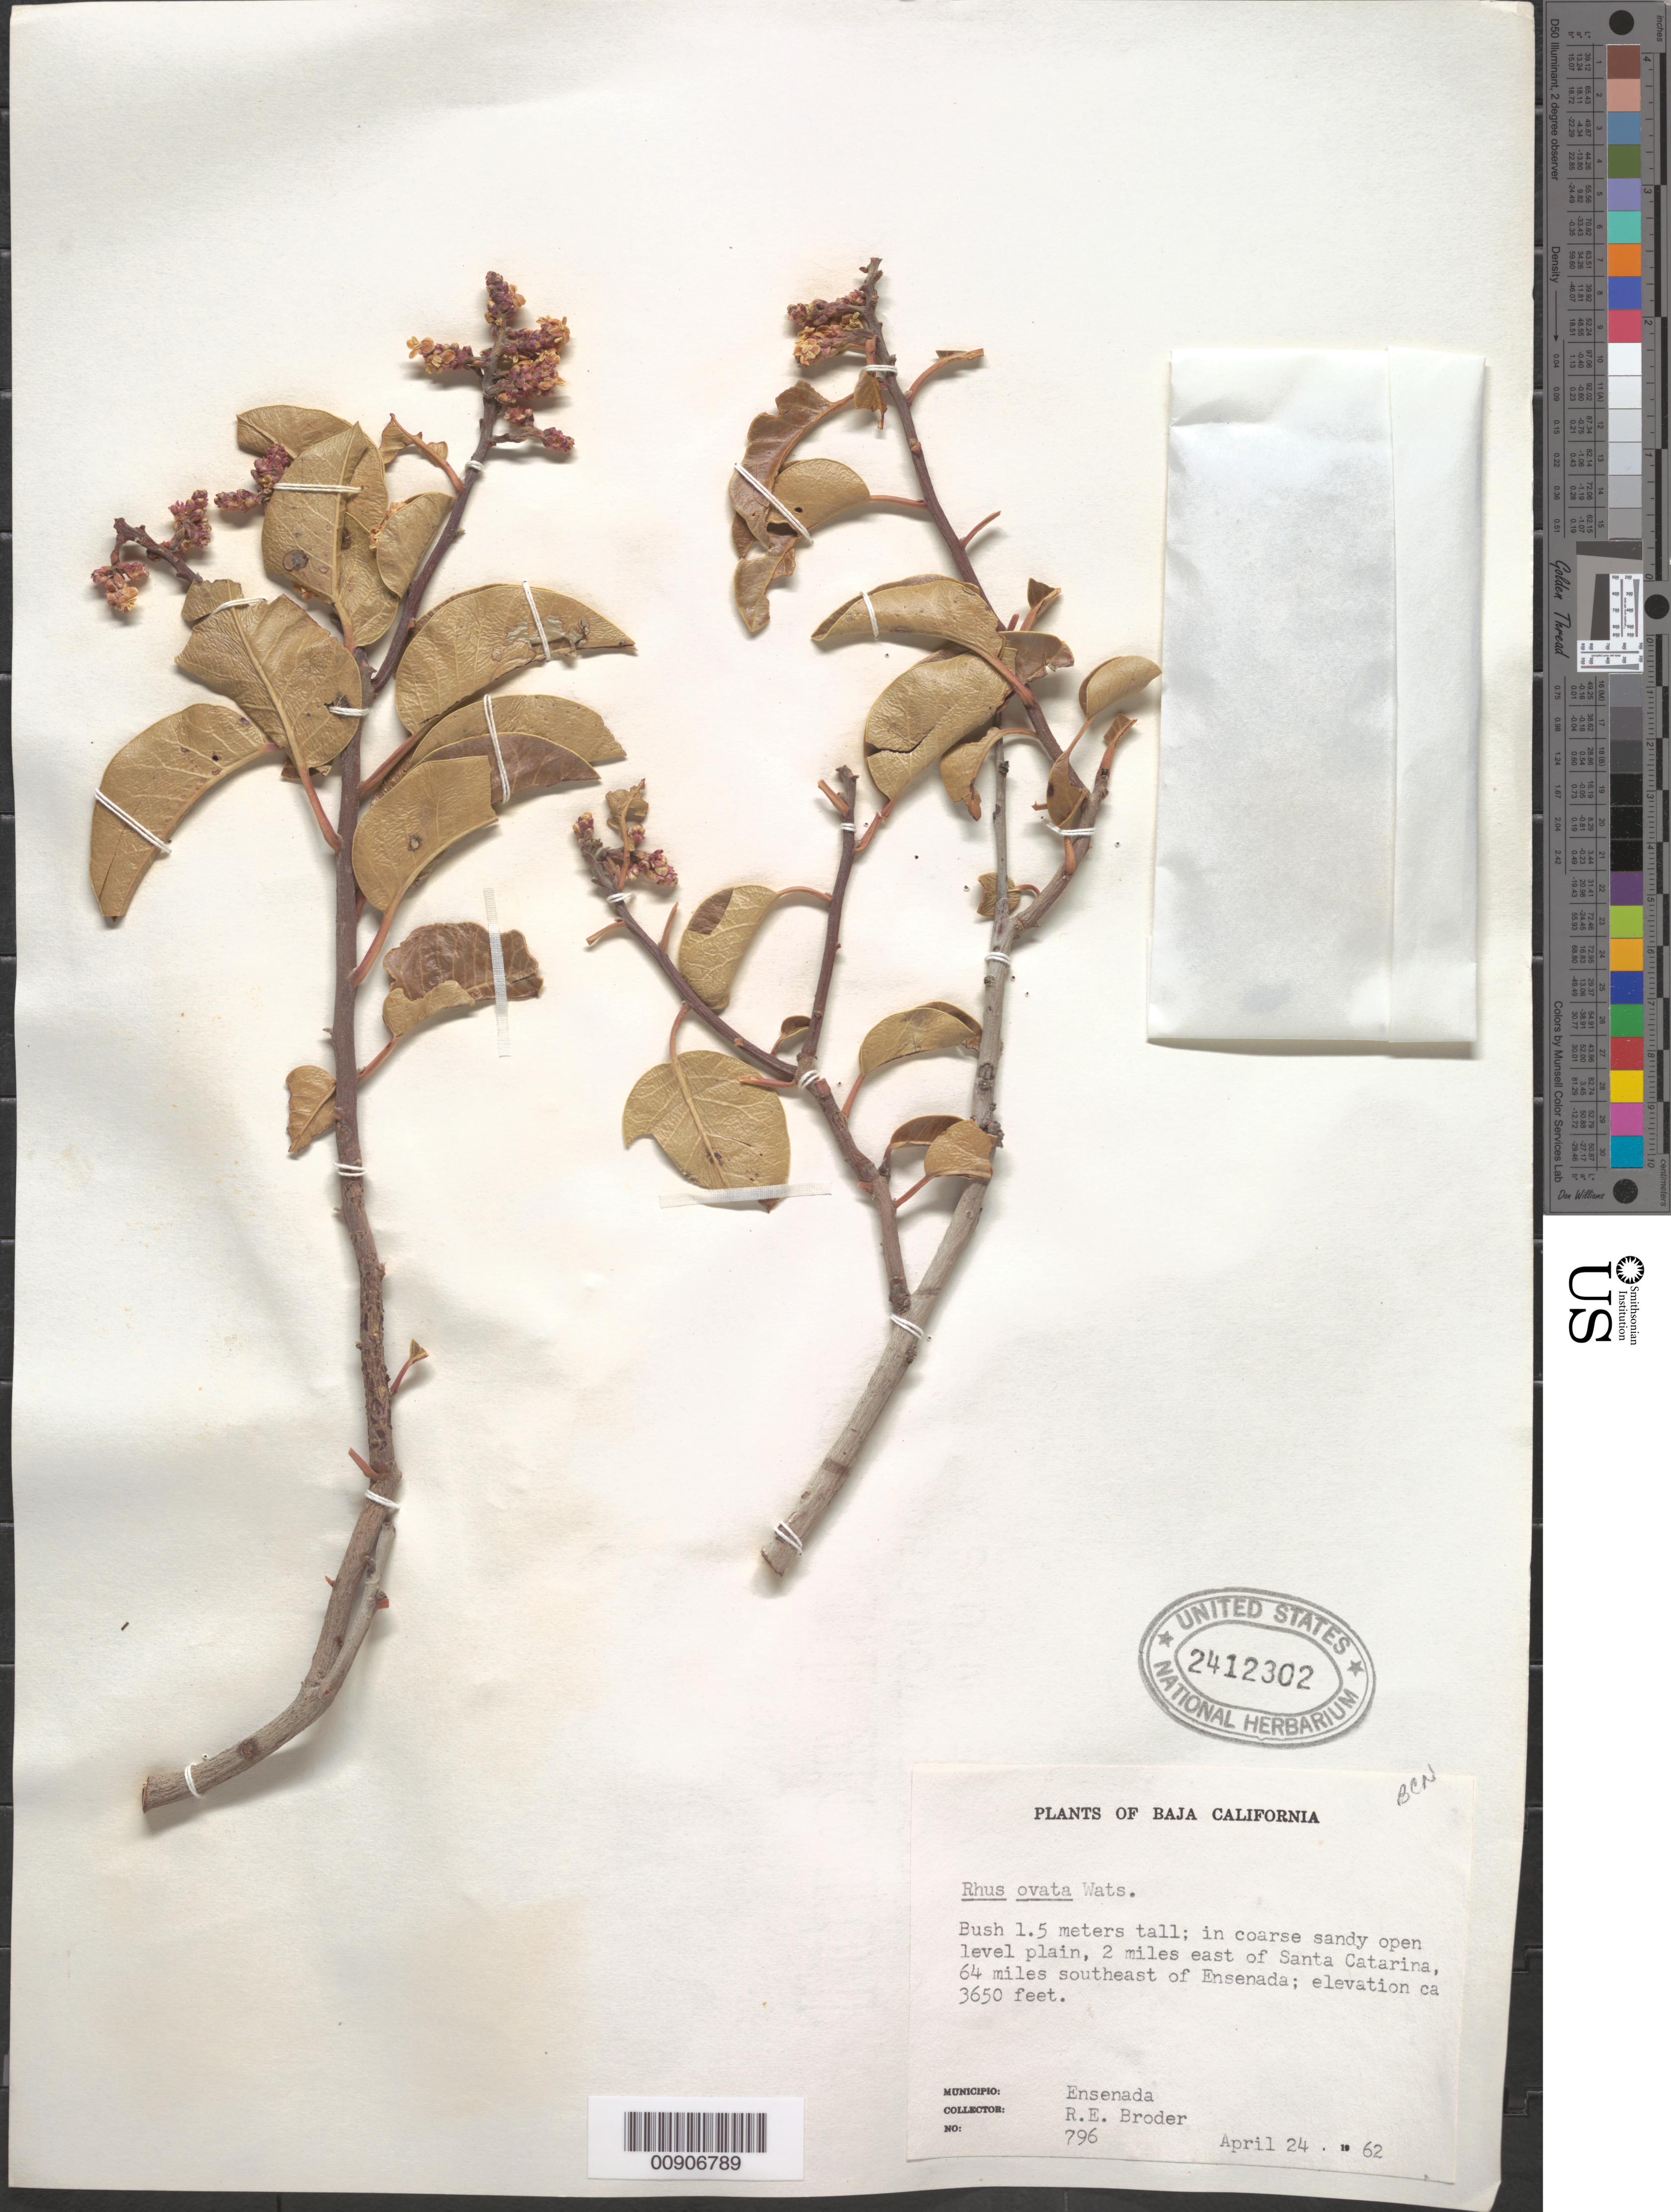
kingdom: Plantae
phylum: Tracheophyta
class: Magnoliopsida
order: Sapindales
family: Anacardiaceae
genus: Rhus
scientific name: Rhus ovata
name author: S. Watson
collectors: R. Broder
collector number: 796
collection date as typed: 24 Apr 1962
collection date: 1962-04-24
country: Mexico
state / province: Baja California Norte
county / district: Ensenada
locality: Baja California: Municipio Ensenada: 2 miles east of Santa Catarina, 64 miles southeast of Ensenada.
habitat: In coarse sandy open level plain.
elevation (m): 1113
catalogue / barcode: US 2412302